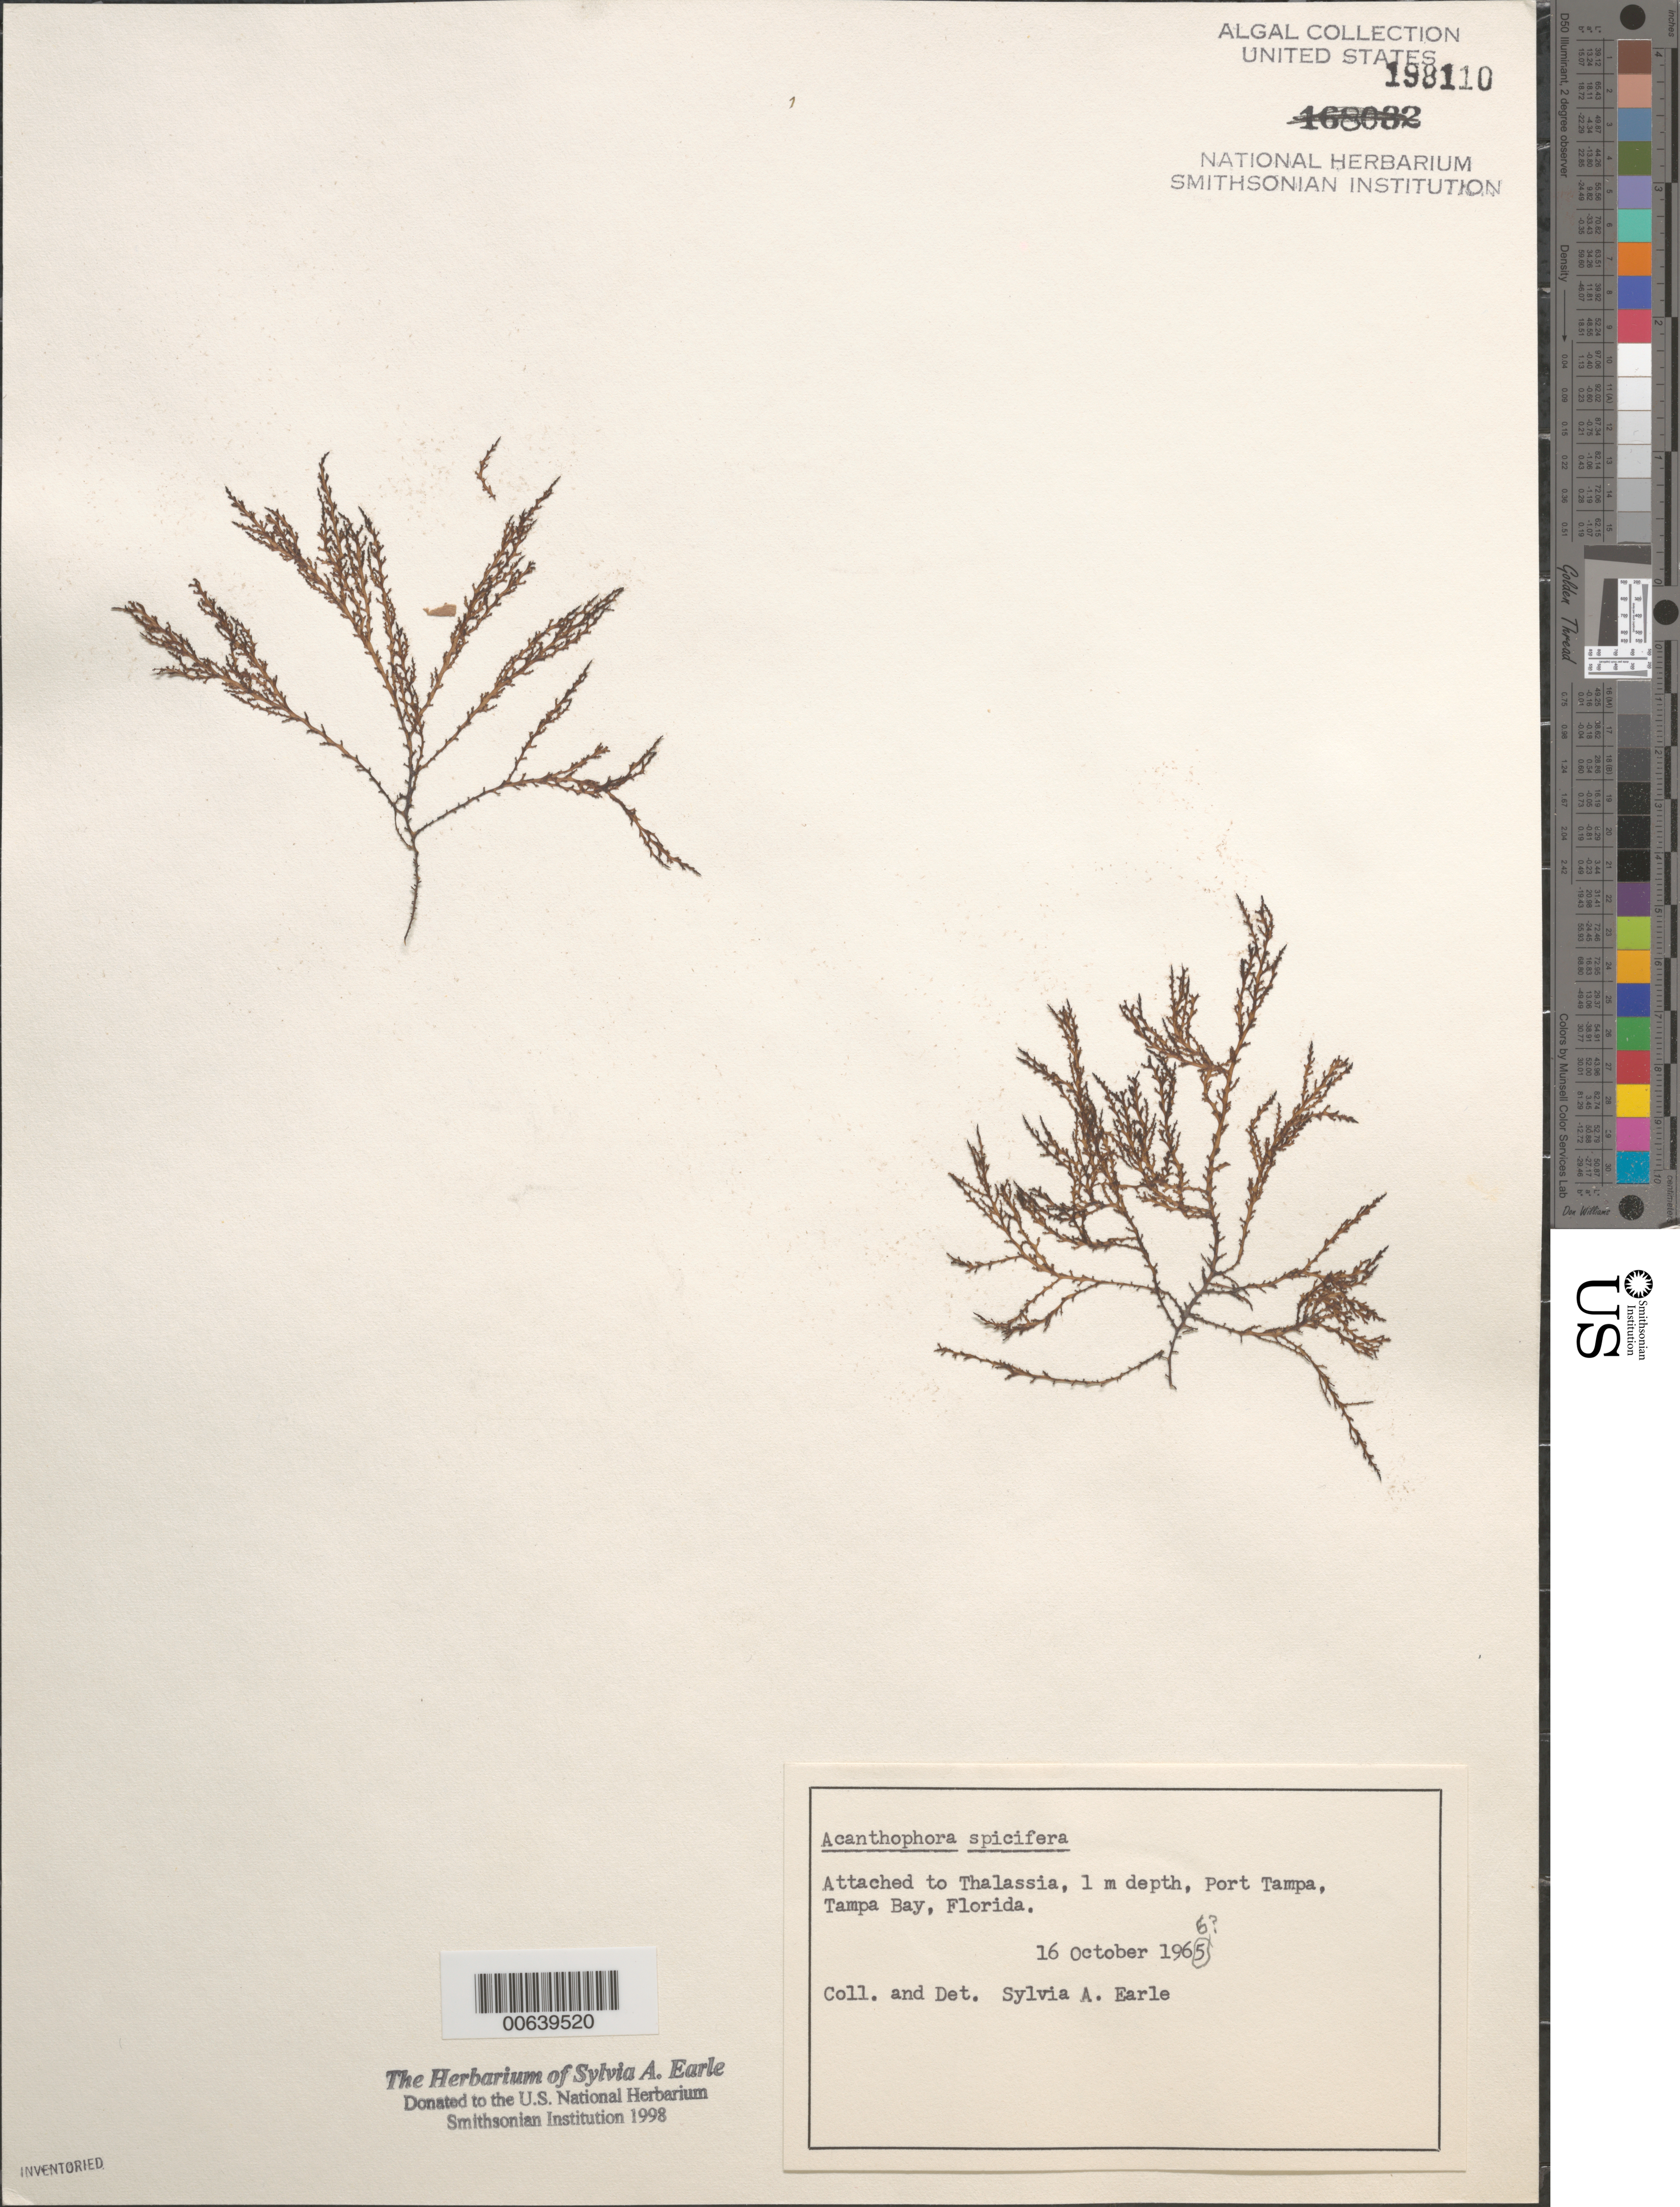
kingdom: Plantae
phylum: Rhodophyta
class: Florideophyceae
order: Ceramiales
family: Rhodomelaceae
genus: Acanthophora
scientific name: Acanthophora spicifera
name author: (Vahl) Børgesen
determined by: Earle, S. A.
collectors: S. A. Earle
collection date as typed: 16 Oct 1965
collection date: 1965-10-16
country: United States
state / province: Florida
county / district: Hillsborough County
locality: Port Tampa, Tampa Bay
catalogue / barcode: US 198110